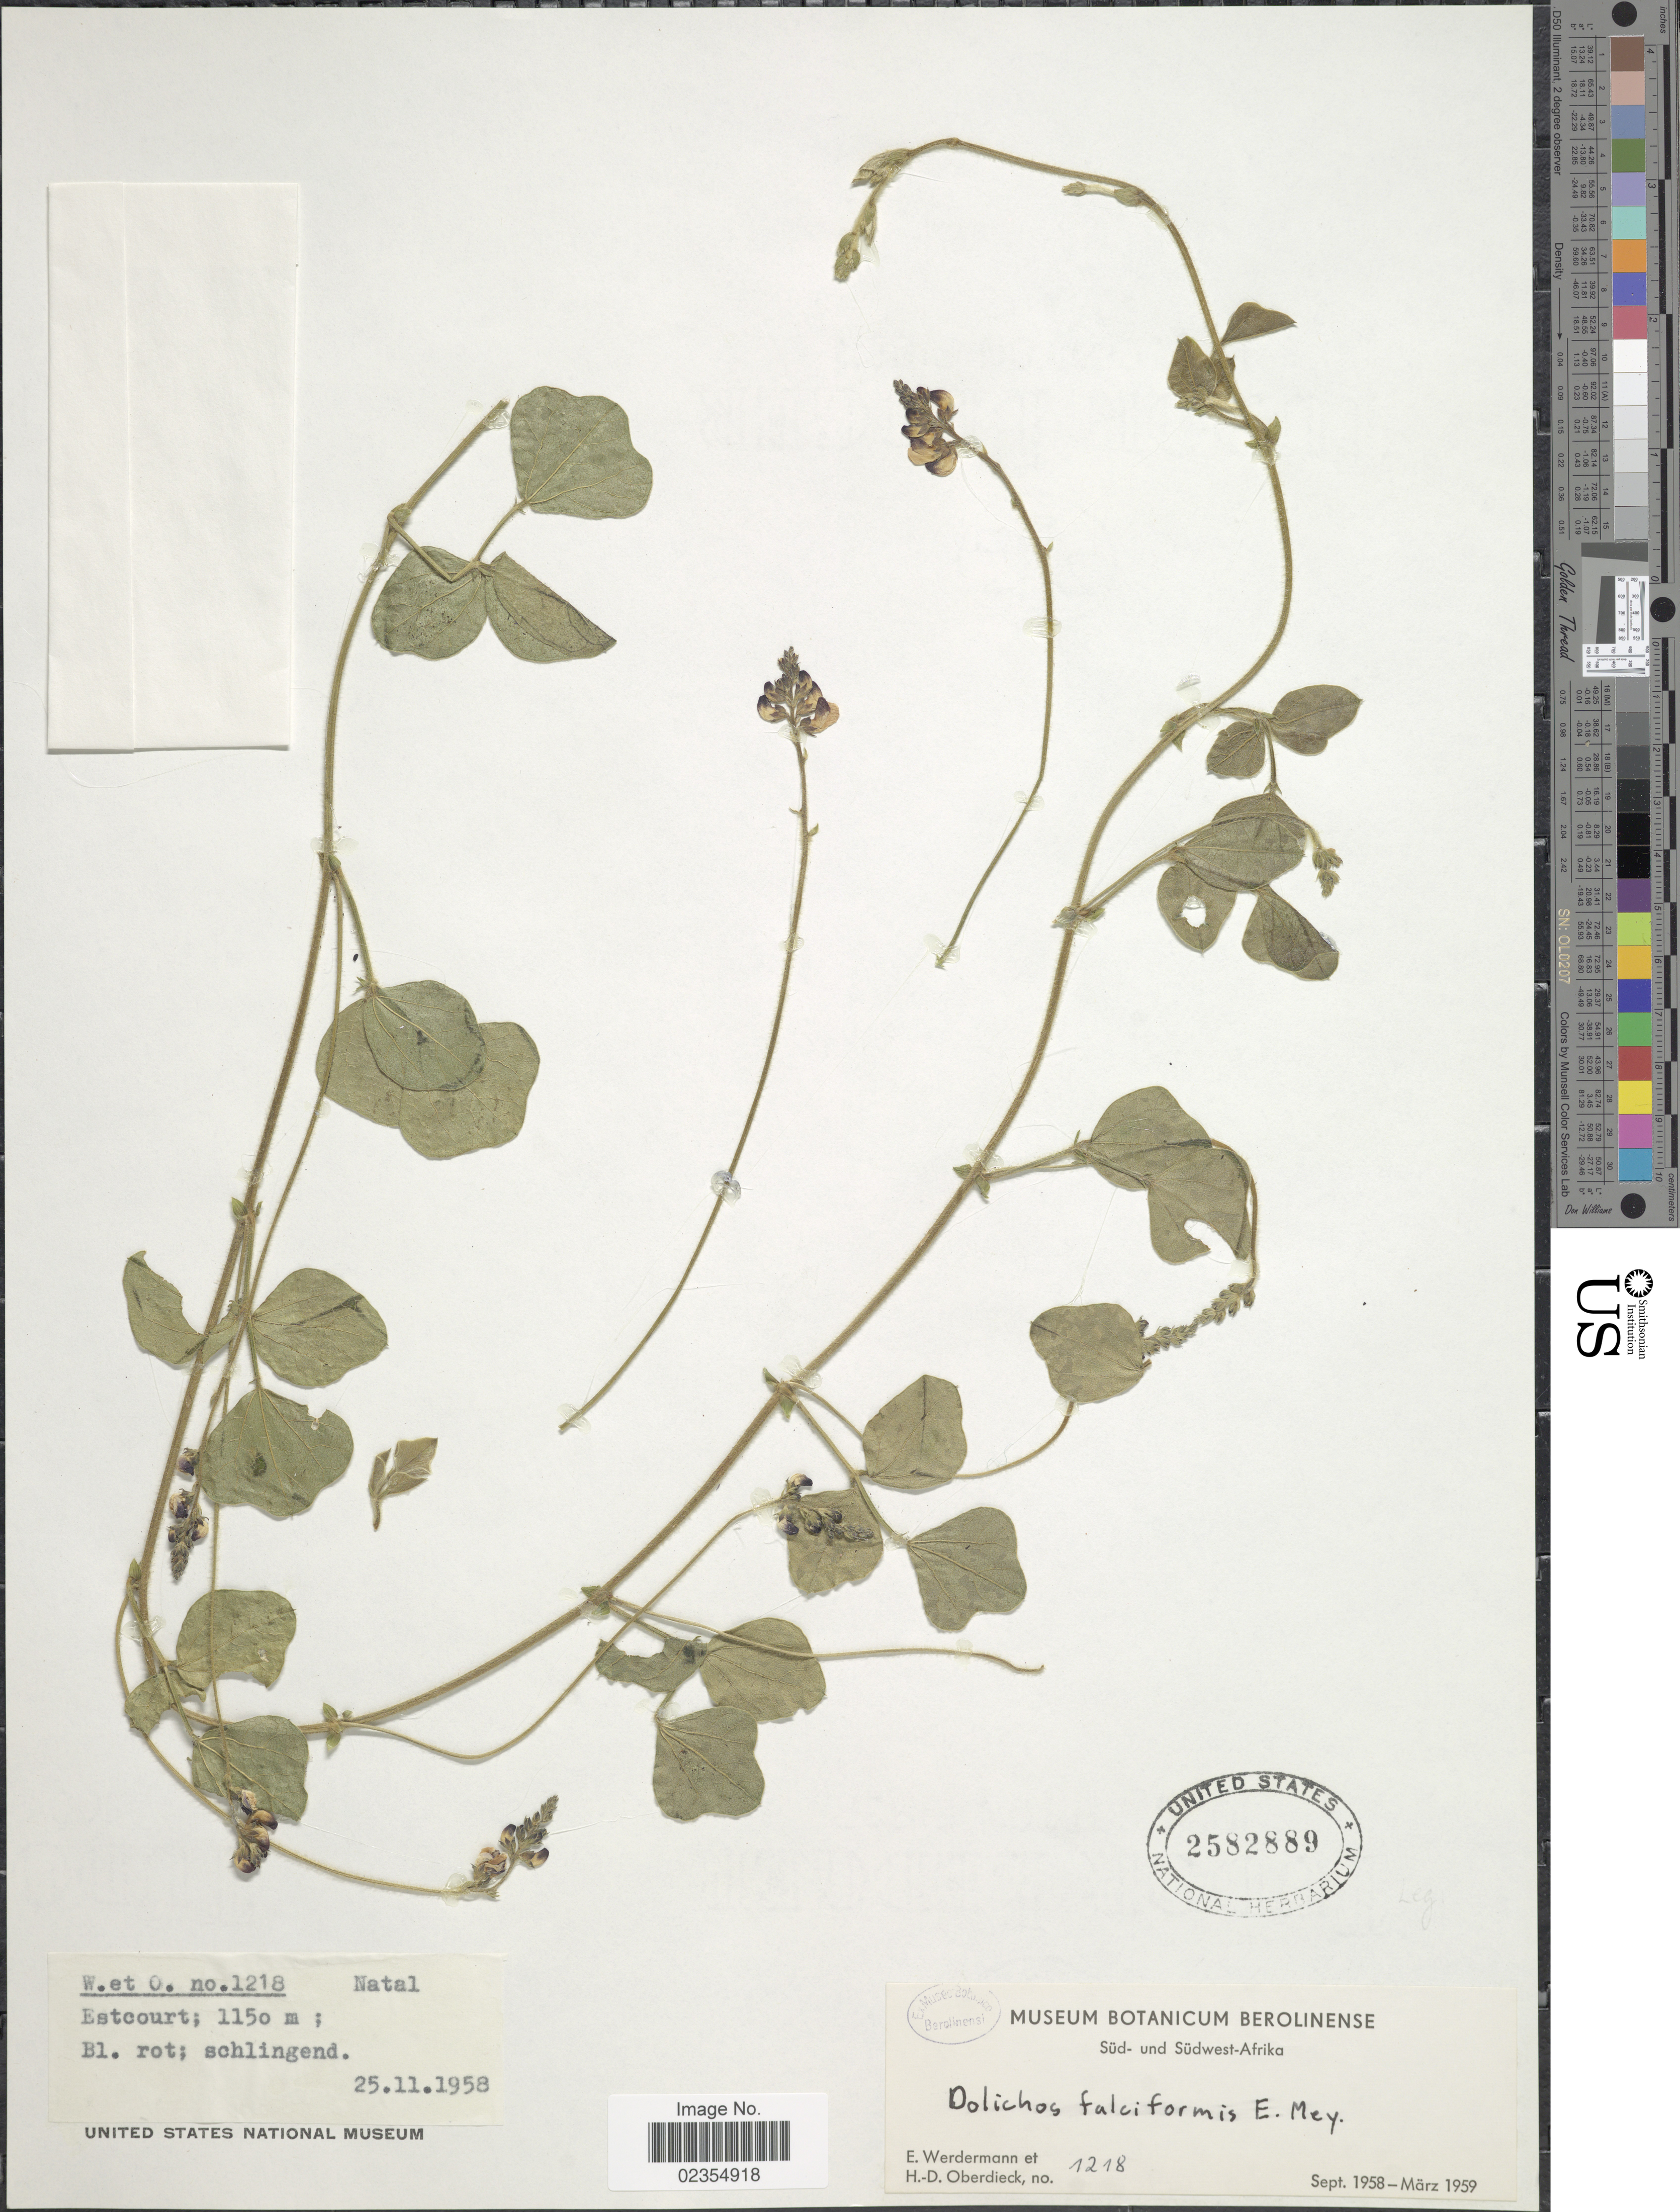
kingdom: Plantae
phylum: Tracheophyta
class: Magnoliopsida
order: Fabales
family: Fabaceae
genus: Dolichos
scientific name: Dolichos falciformis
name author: E. Mey.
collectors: E. Wedermann & H. Oberdieck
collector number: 1218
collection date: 1958-09/1959-03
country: South Africa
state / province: KwaZulu-Natal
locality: Sud- und Sudwest-Afrika, Estcourt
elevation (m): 1150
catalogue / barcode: US 2582889